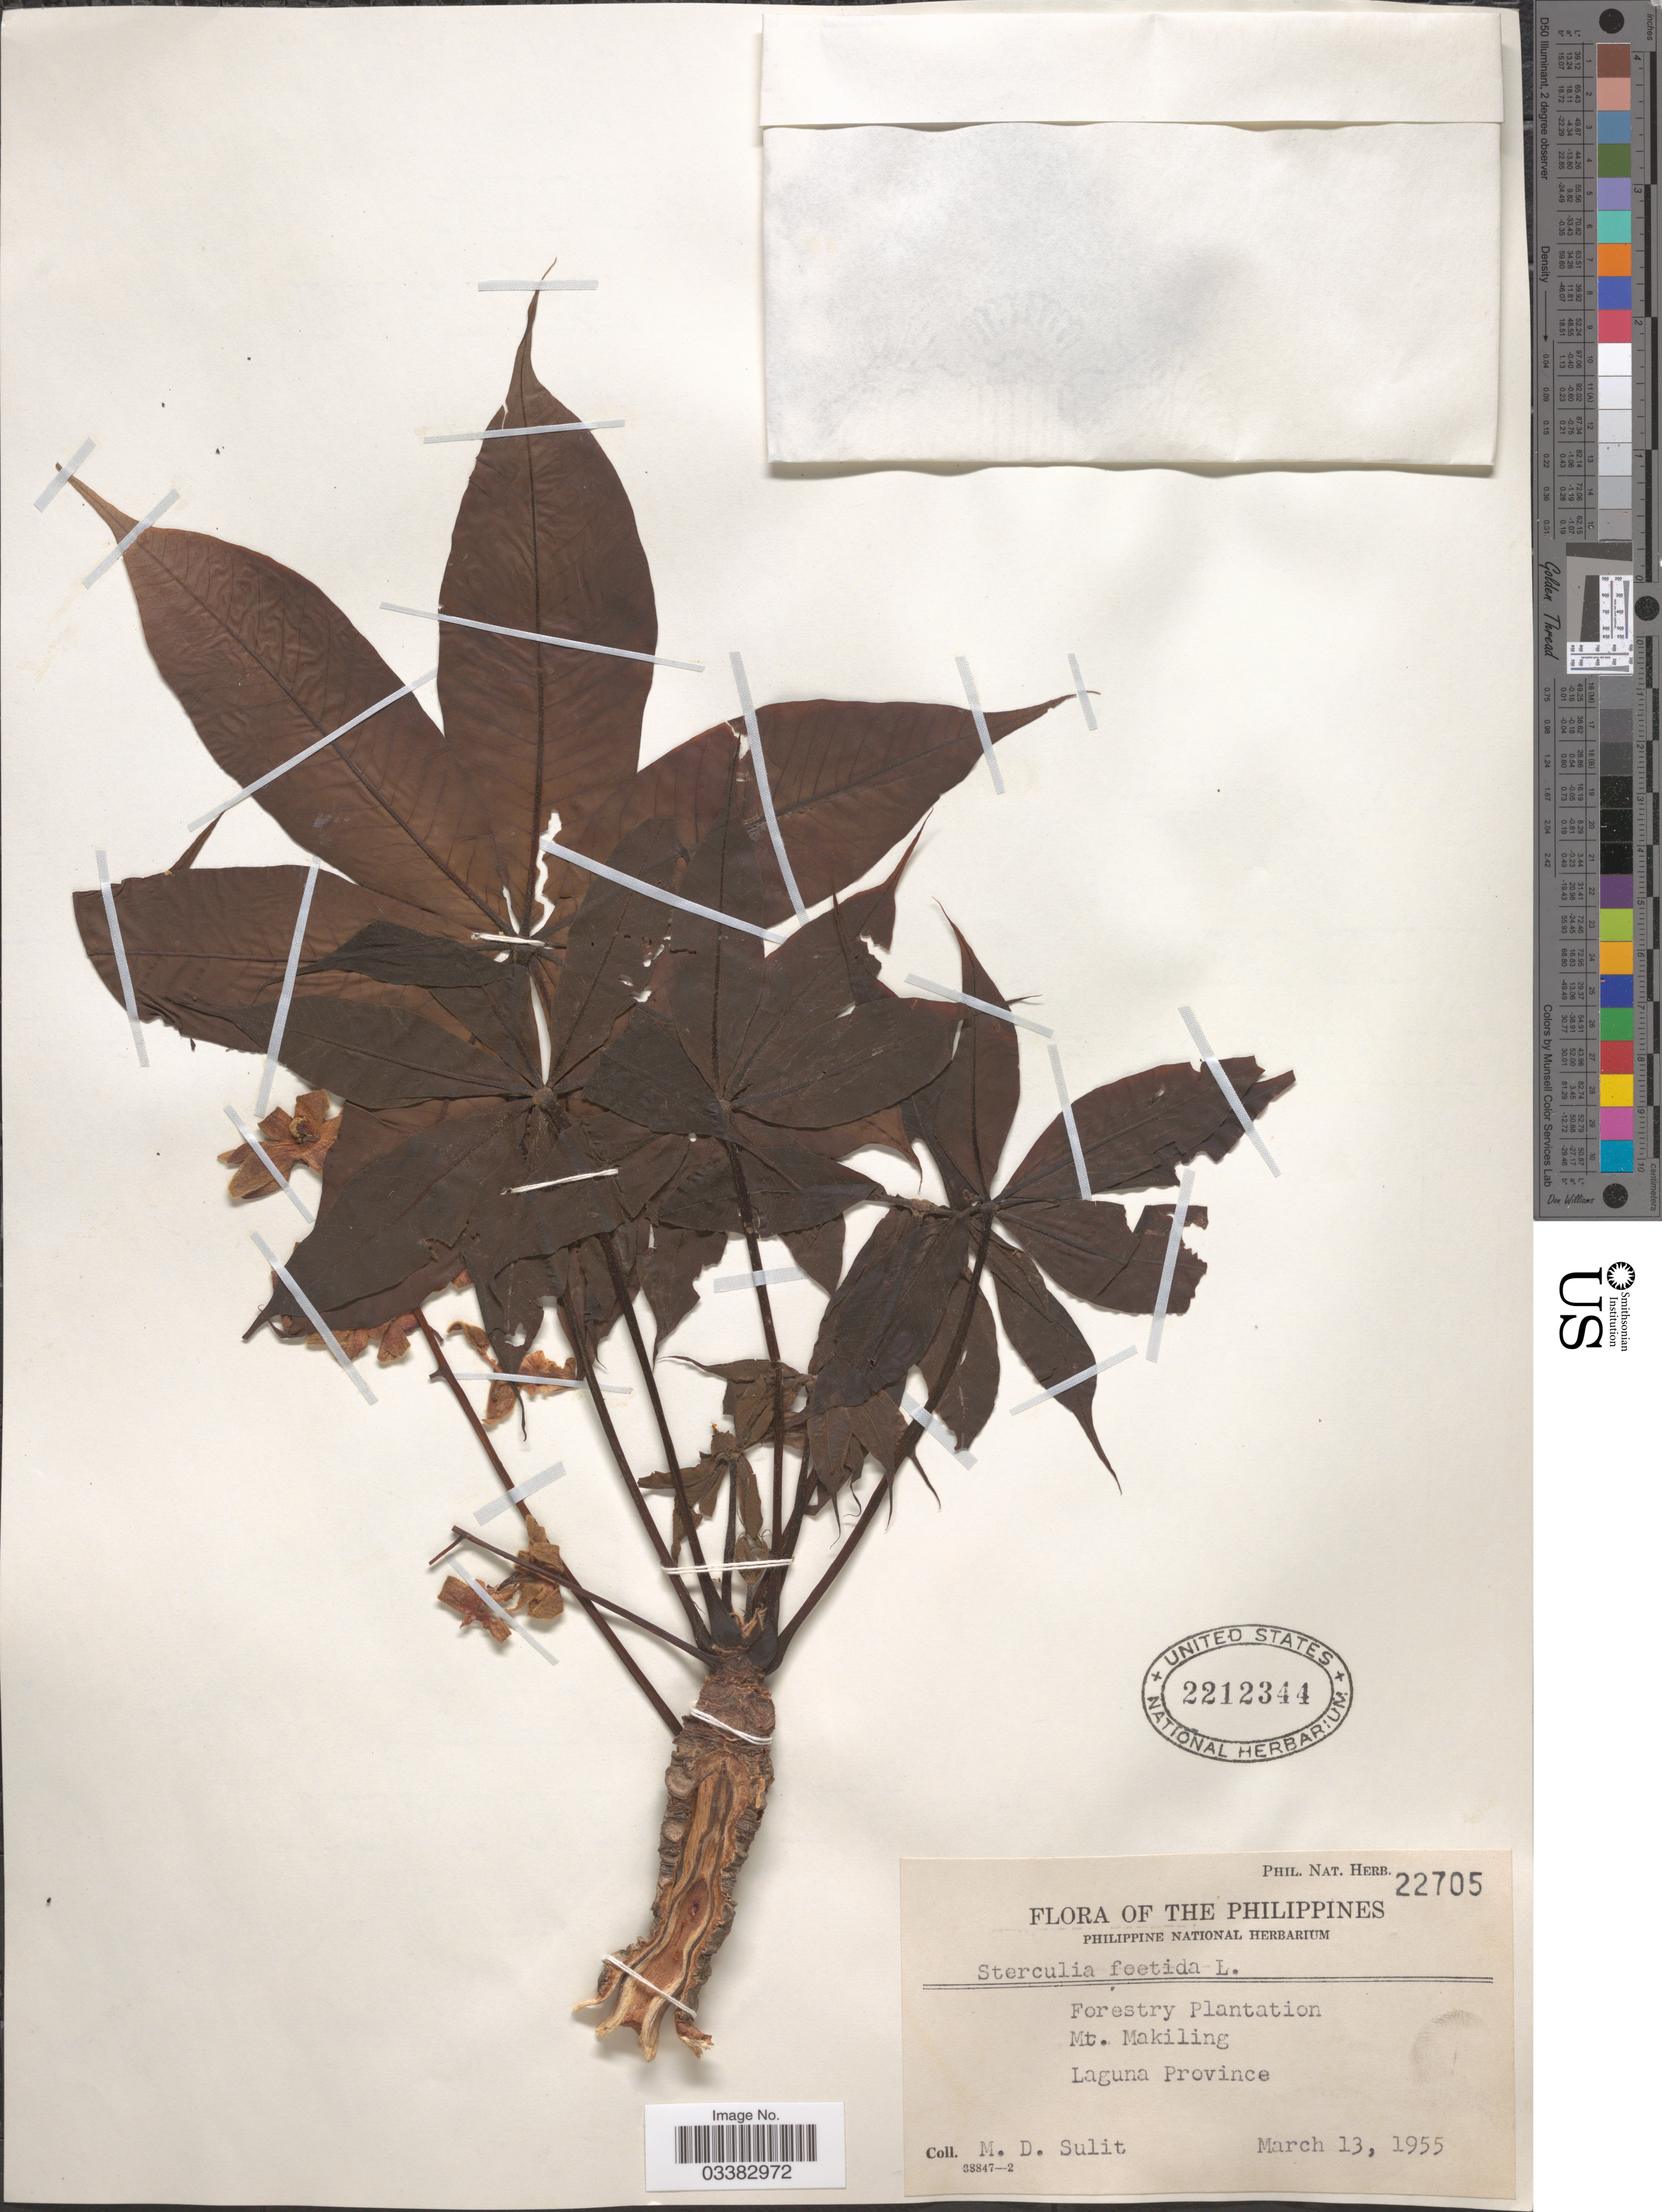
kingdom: Plantae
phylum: Tracheophyta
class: Magnoliopsida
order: Malvales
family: Malvaceae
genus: Sterculia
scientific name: Sterculia foetida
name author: L.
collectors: M. Sulit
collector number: Phil. Nat. Herb. 22705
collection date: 1955-03-13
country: Philippines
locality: Mt. Makiling, Laguna Province.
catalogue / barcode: US 2212344